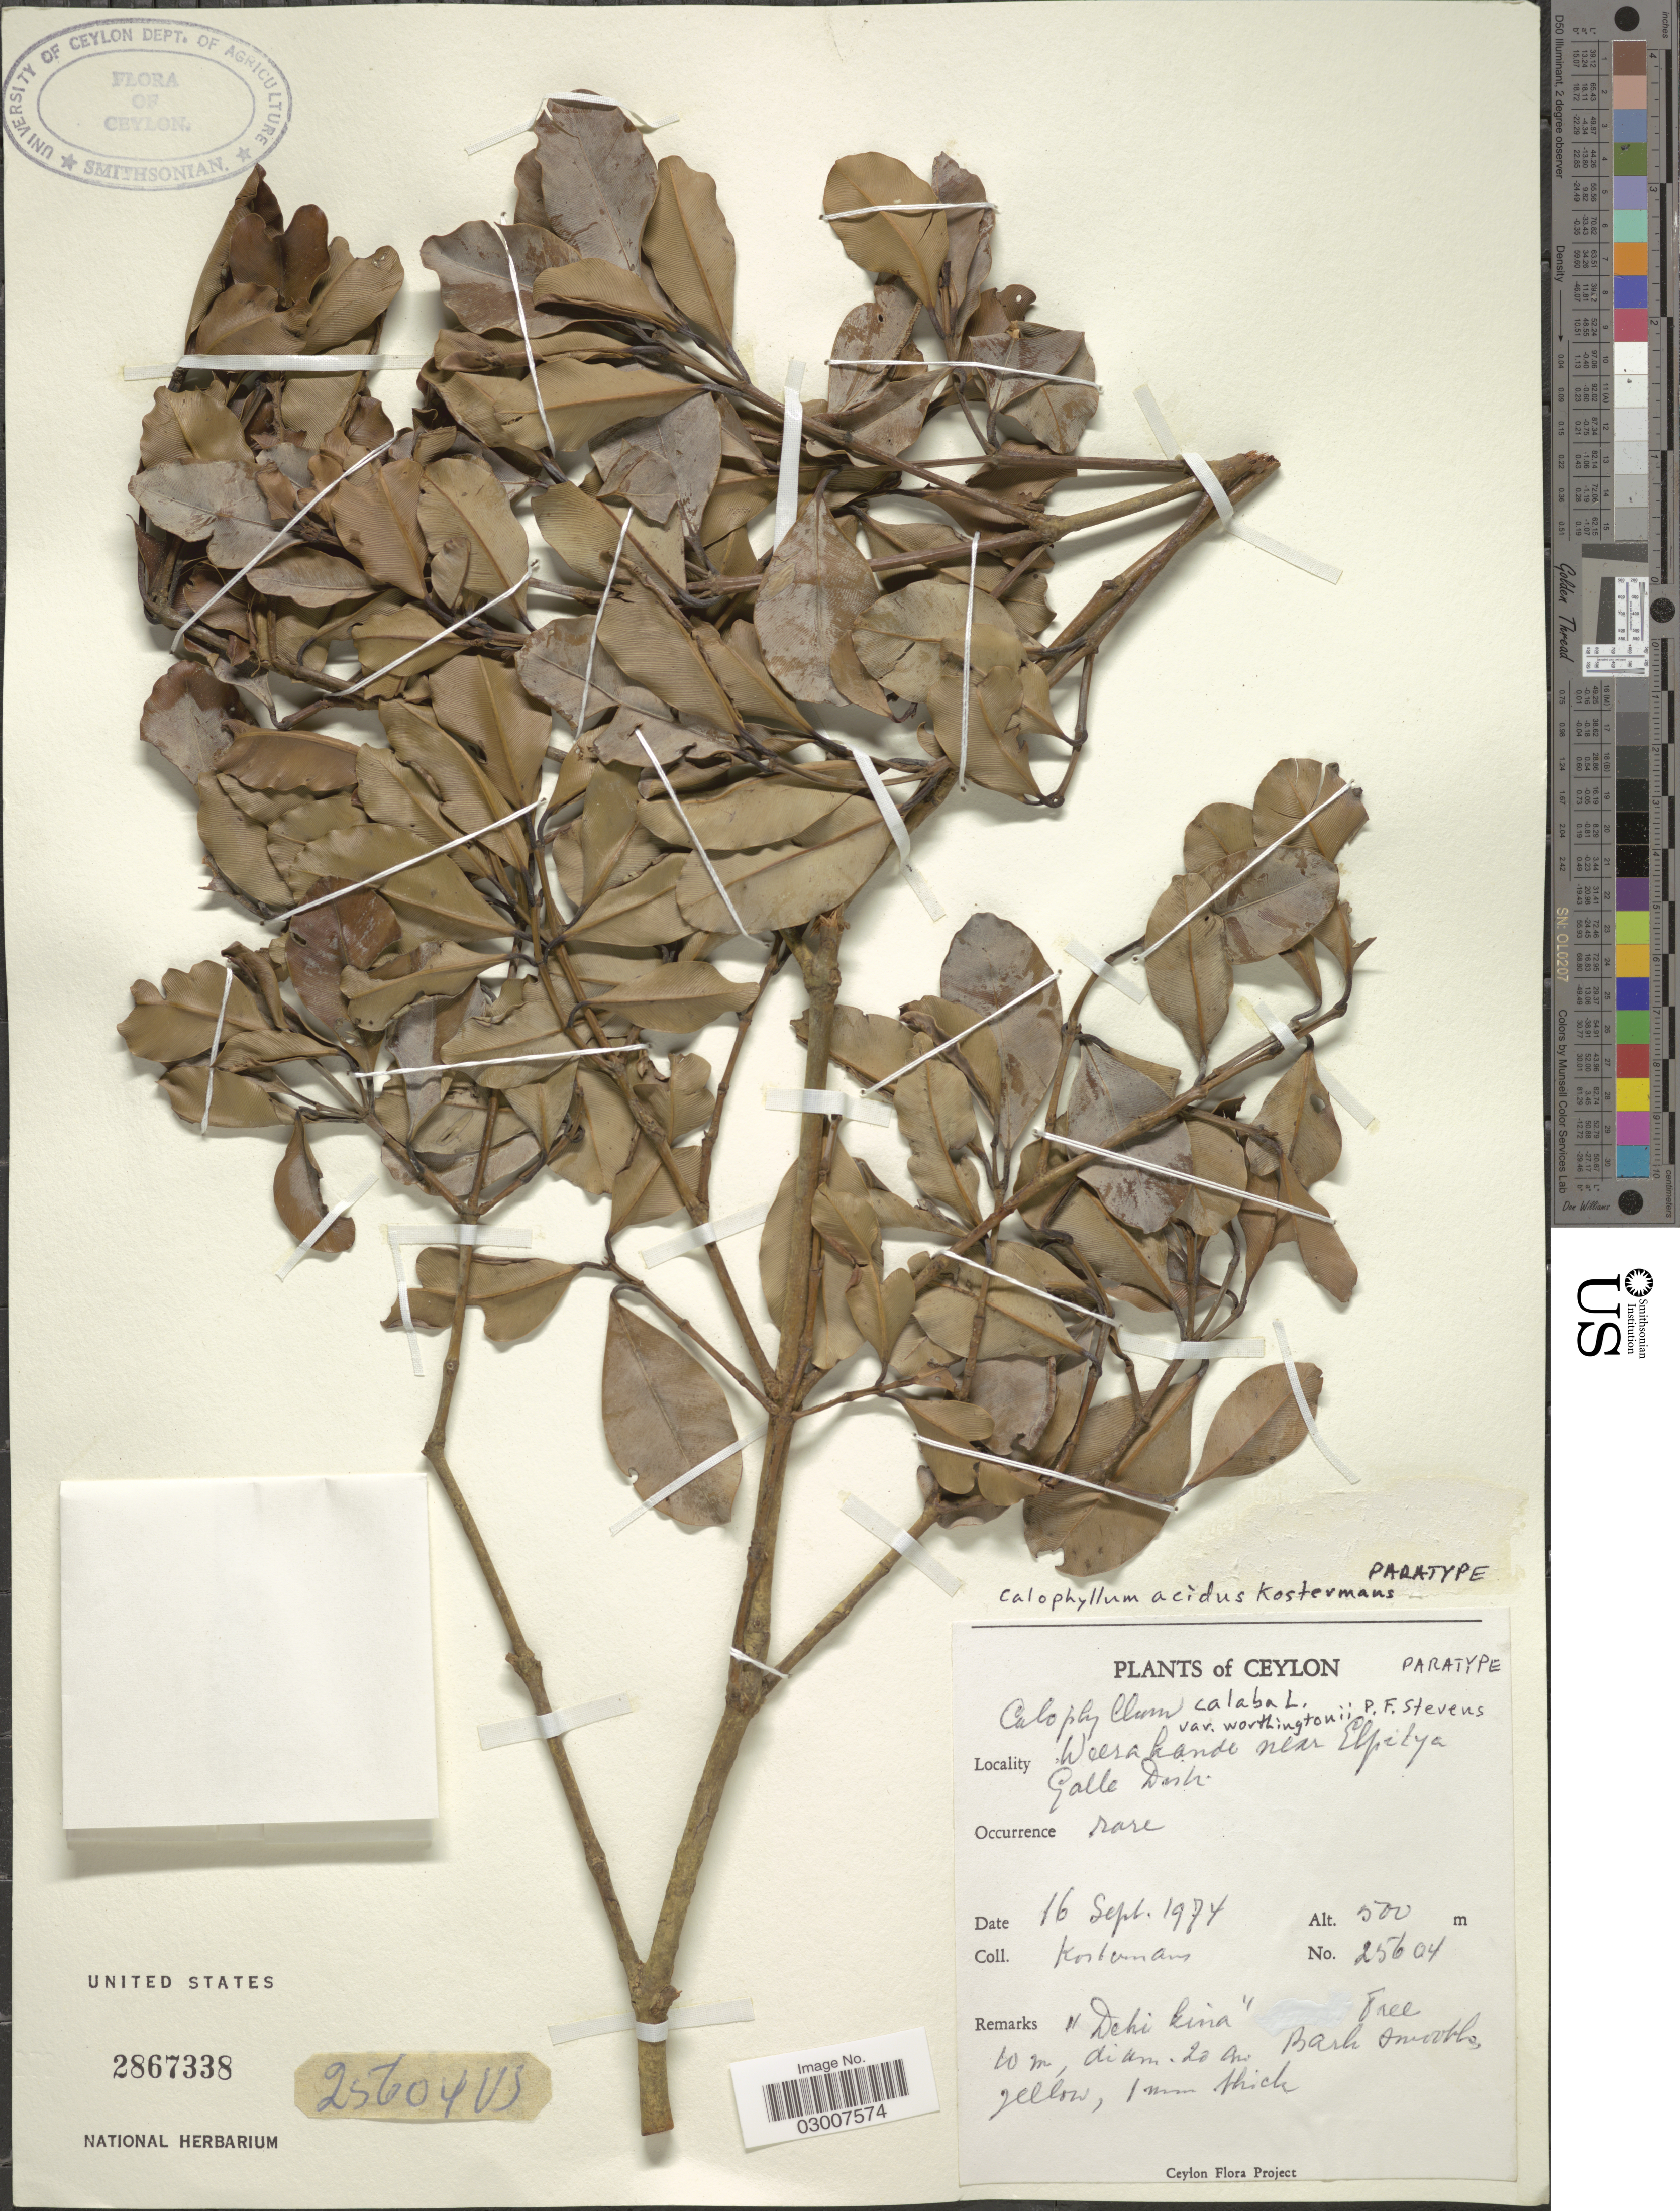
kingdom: Plantae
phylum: Tracheophyta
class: Magnoliopsida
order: Malpighiales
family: Calophyllaceae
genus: Calophyllum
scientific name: Calophyllum acidus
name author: Kosterm.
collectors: Kostermans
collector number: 25604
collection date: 1974-09-16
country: Sri Lanka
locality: Weerakande [interpreted] near Elpitya. Galle Distr. Ceylon.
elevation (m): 500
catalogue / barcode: US 2867338